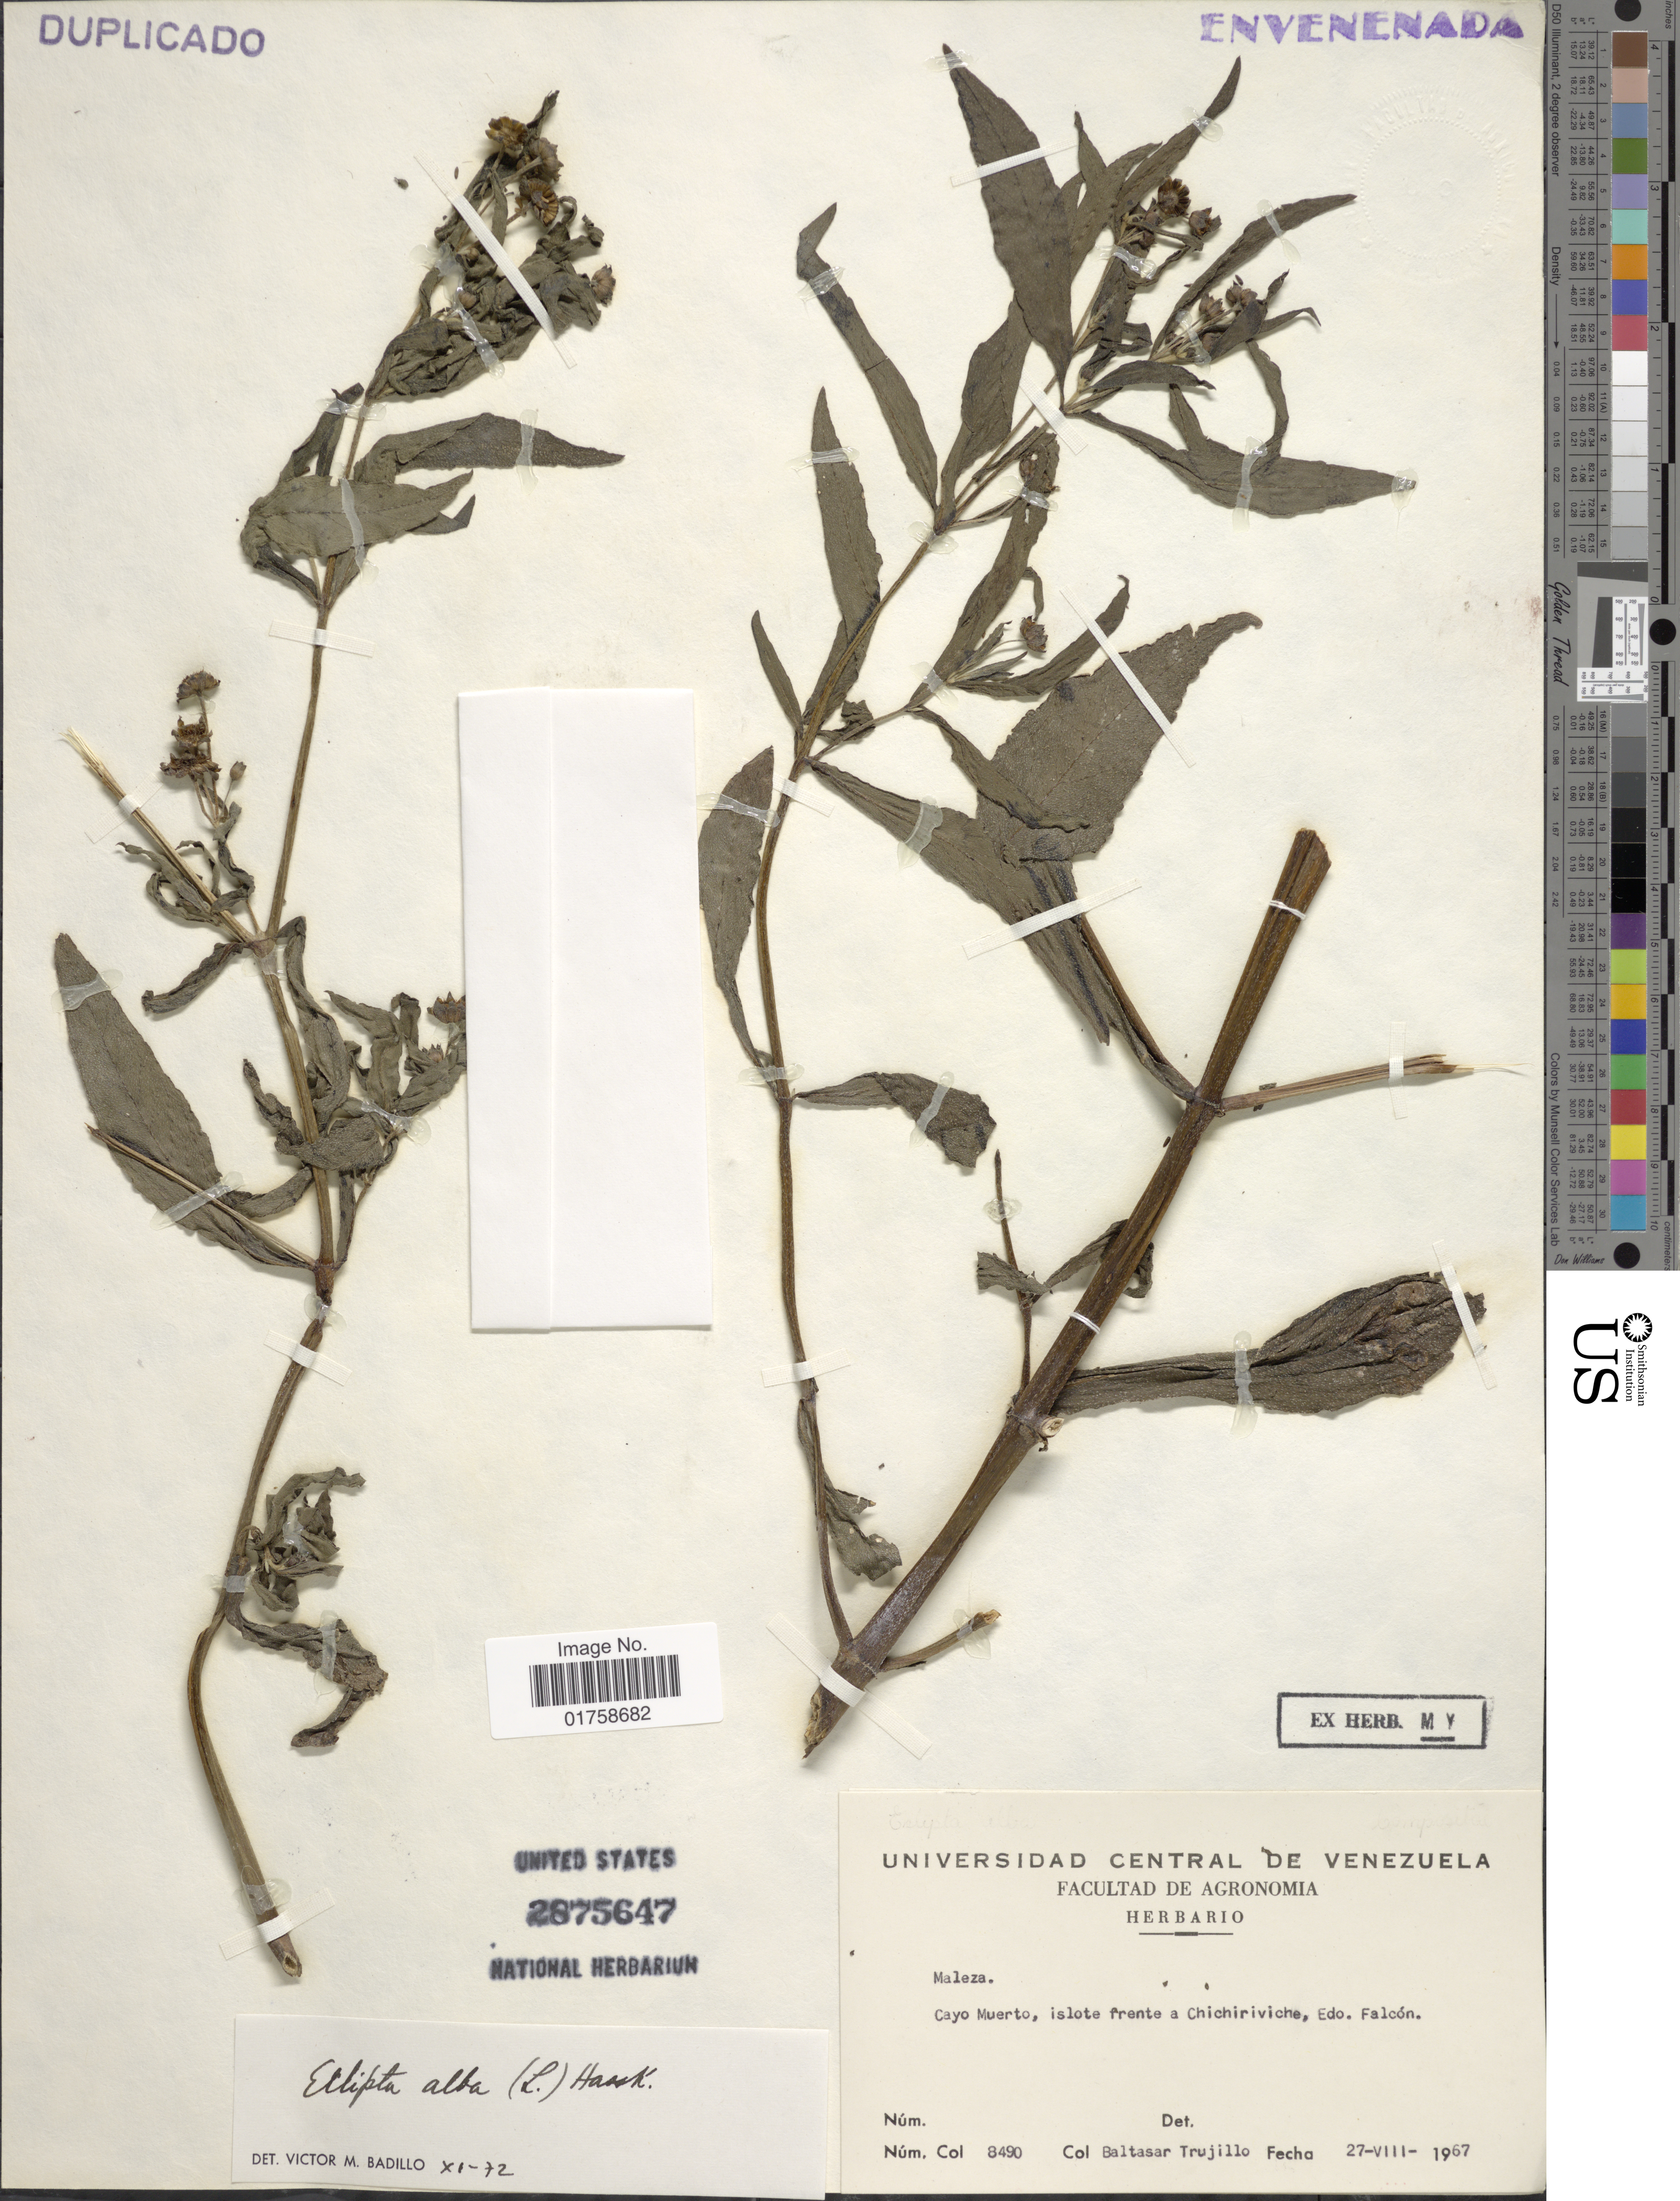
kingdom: Plantae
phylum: Tracheophyta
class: Magnoliopsida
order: Asterales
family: Asteraceae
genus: Eclipta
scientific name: Eclipta alba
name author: (L.) Hassk.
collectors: B. Trujillo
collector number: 8490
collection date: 1967-08-27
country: Venezuela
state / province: Falcón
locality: Cayo Muerto, islote frente a Chichiriviche, Edo. Falcon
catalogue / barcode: US 2875647